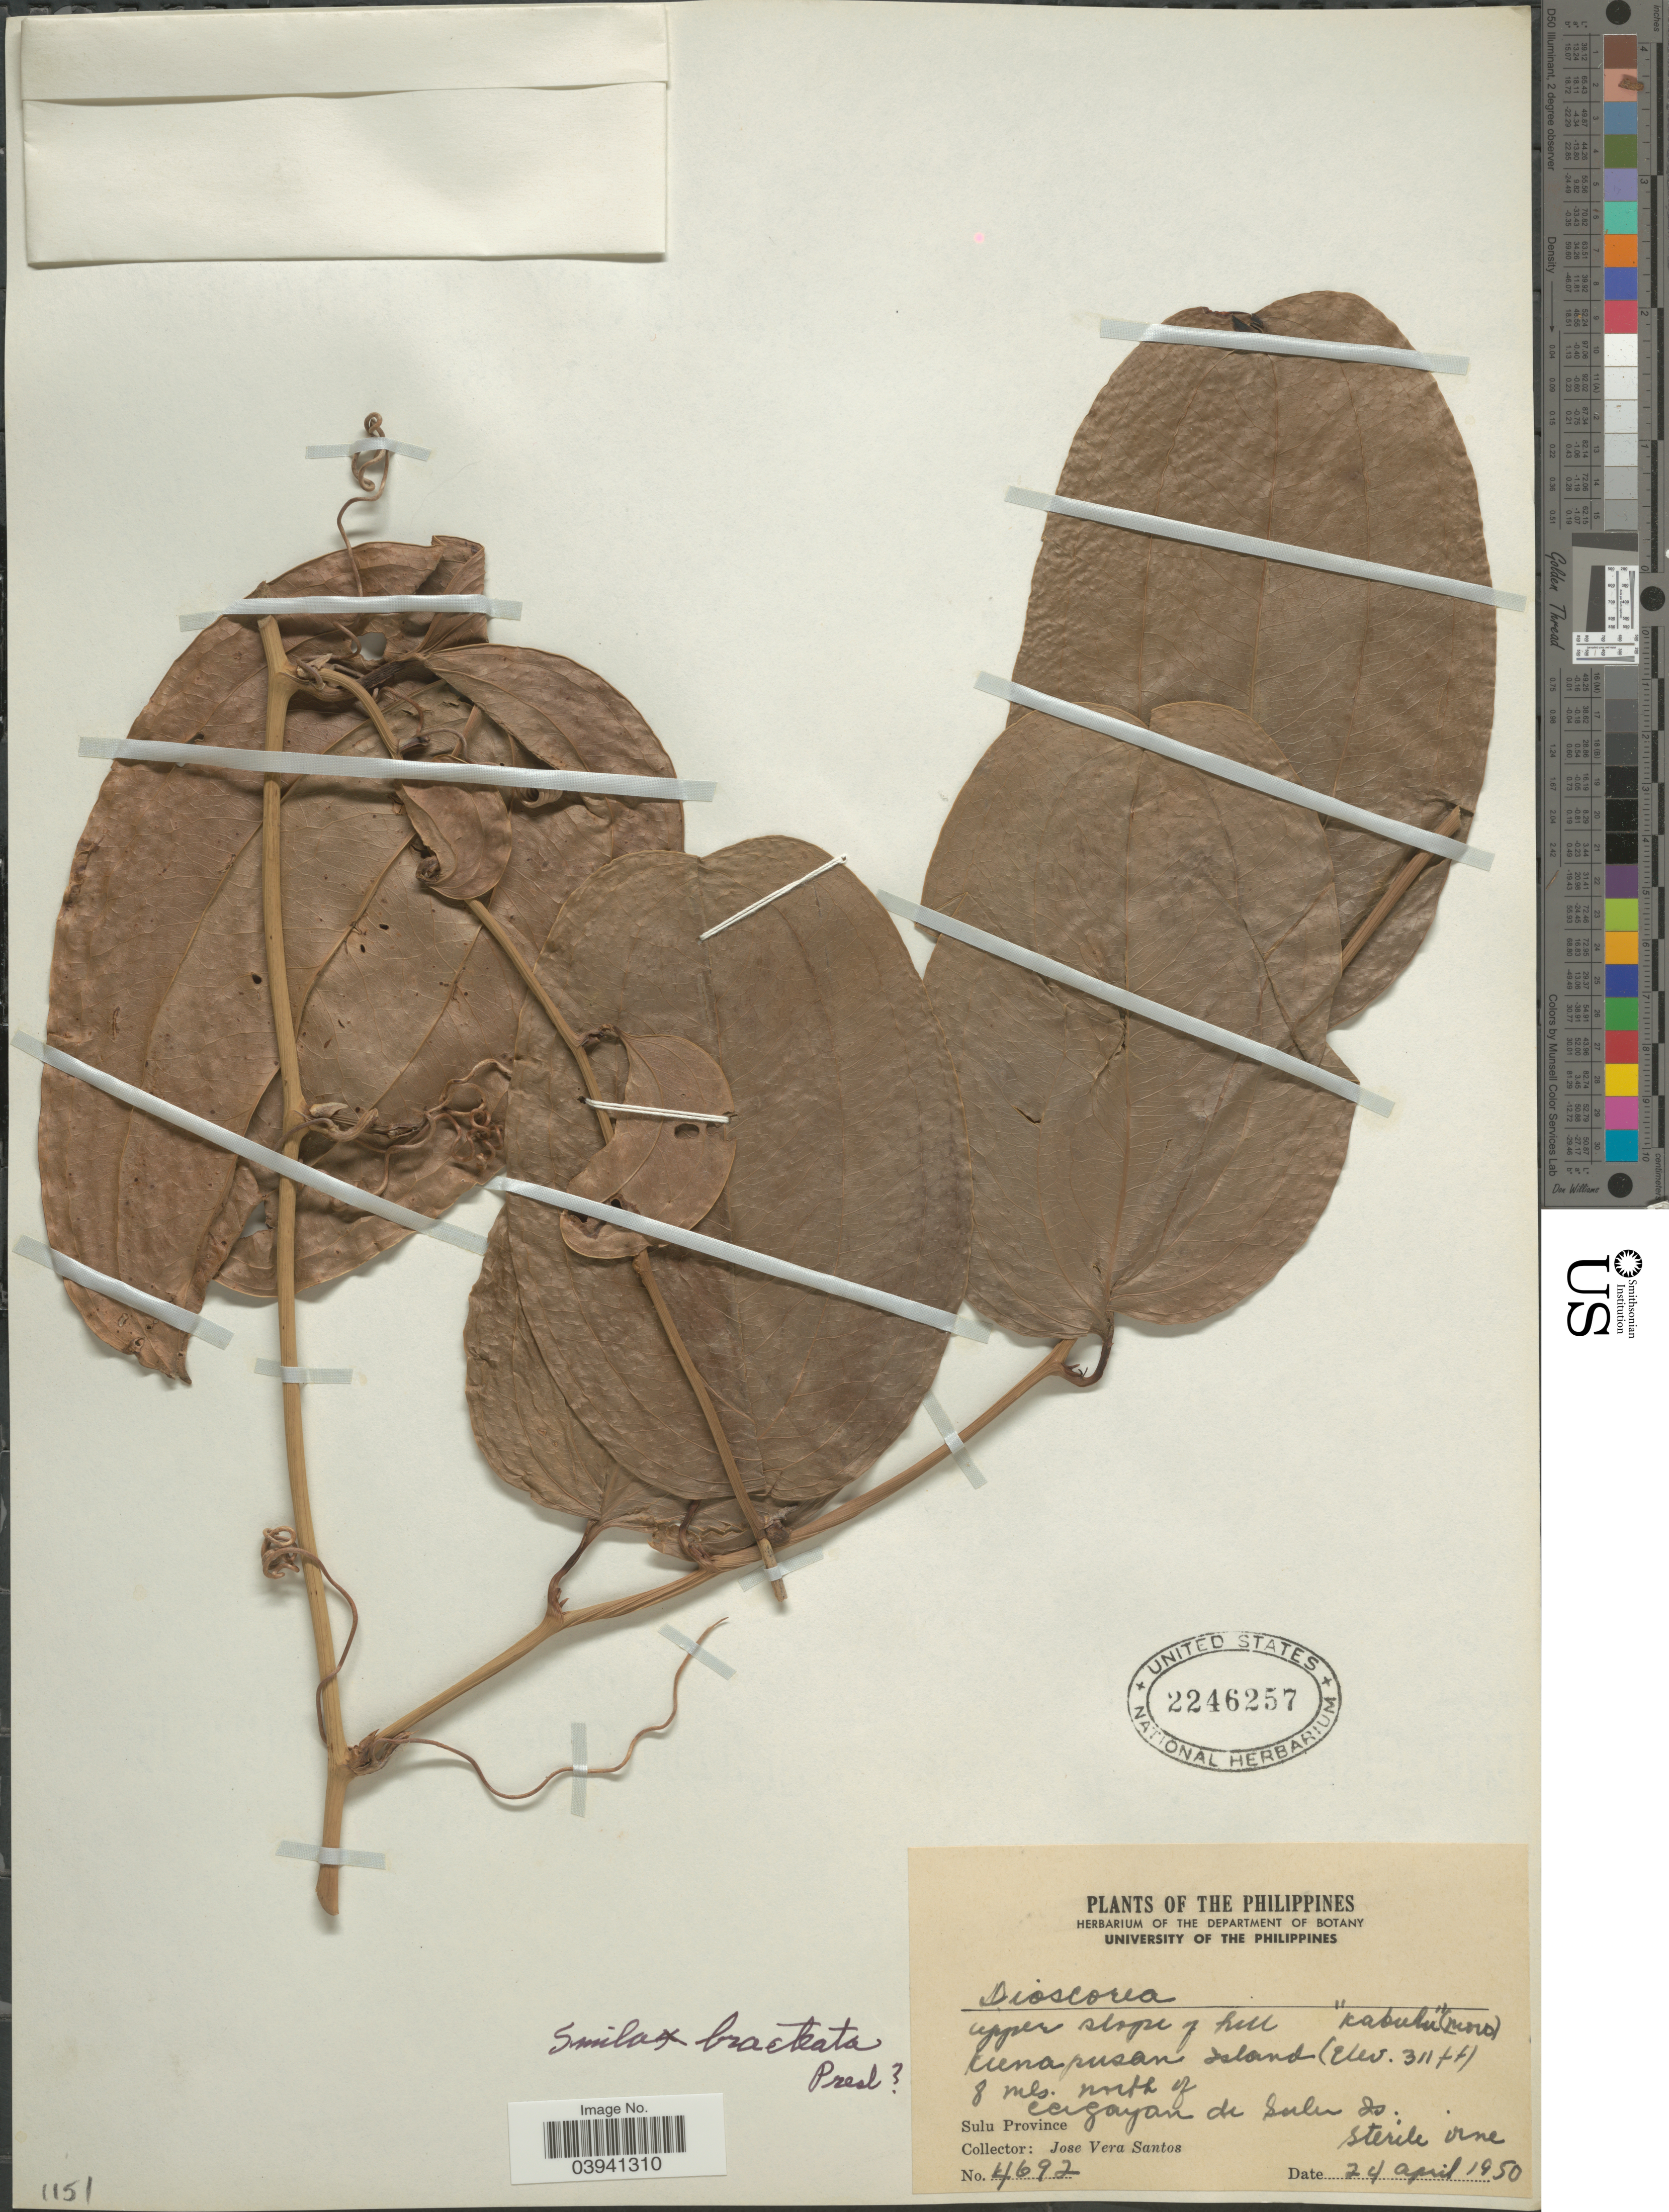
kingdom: Plantae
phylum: Tracheophyta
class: Liliopsida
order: Liliales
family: Smilacaceae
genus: Smilax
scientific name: Smilax bracteata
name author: C. Presl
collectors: J. V. Santos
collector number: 4692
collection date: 1950-04-24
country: Philippines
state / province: Muslim Mindanao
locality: Upper slope of hill. Kienapusan Island. 8 mls. north of Cagayan de Sulu Is. Sulu Province.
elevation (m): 95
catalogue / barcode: US 2246257